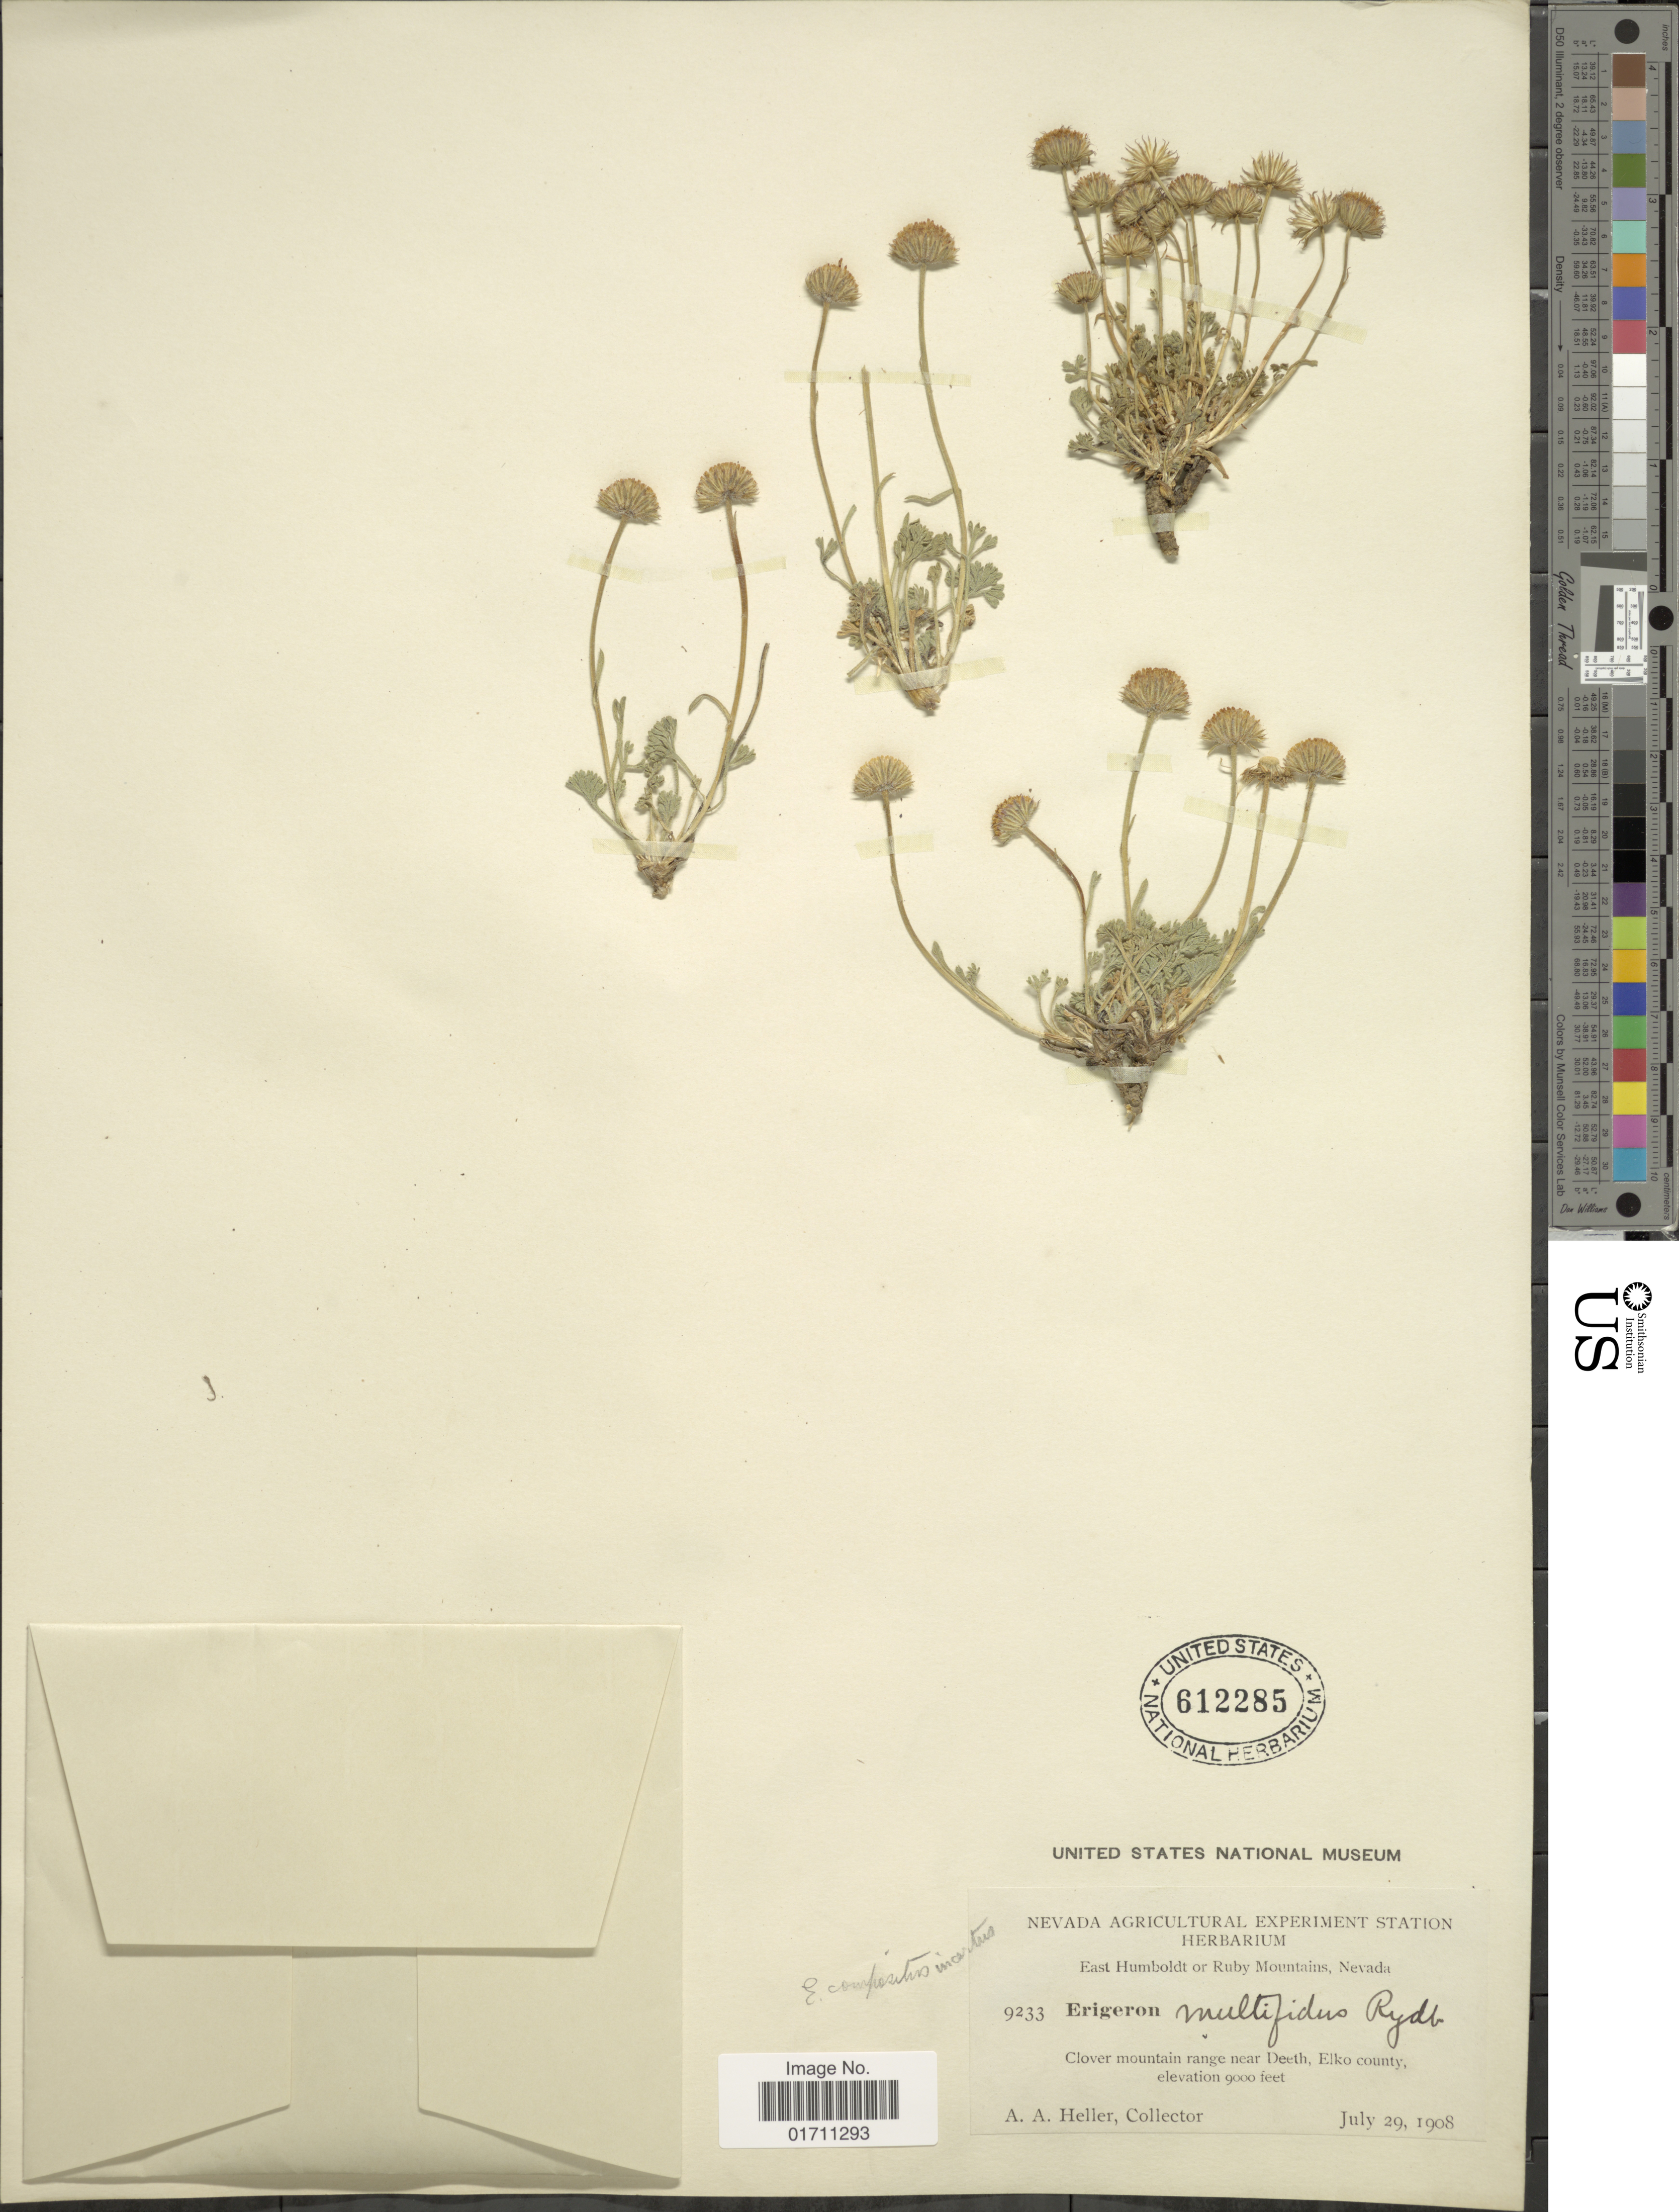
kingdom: Plantae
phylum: Tracheophyta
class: Magnoliopsida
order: Asterales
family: Asteraceae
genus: Erigeron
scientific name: Erigeron compositus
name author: Pursh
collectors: A. A. Heller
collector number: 9233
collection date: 1908-07-29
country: United States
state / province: Nevada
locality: East Humboldt or Ruby Mountains, Clover mountain range near Deeth, Elko County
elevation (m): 2743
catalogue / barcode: US 612285